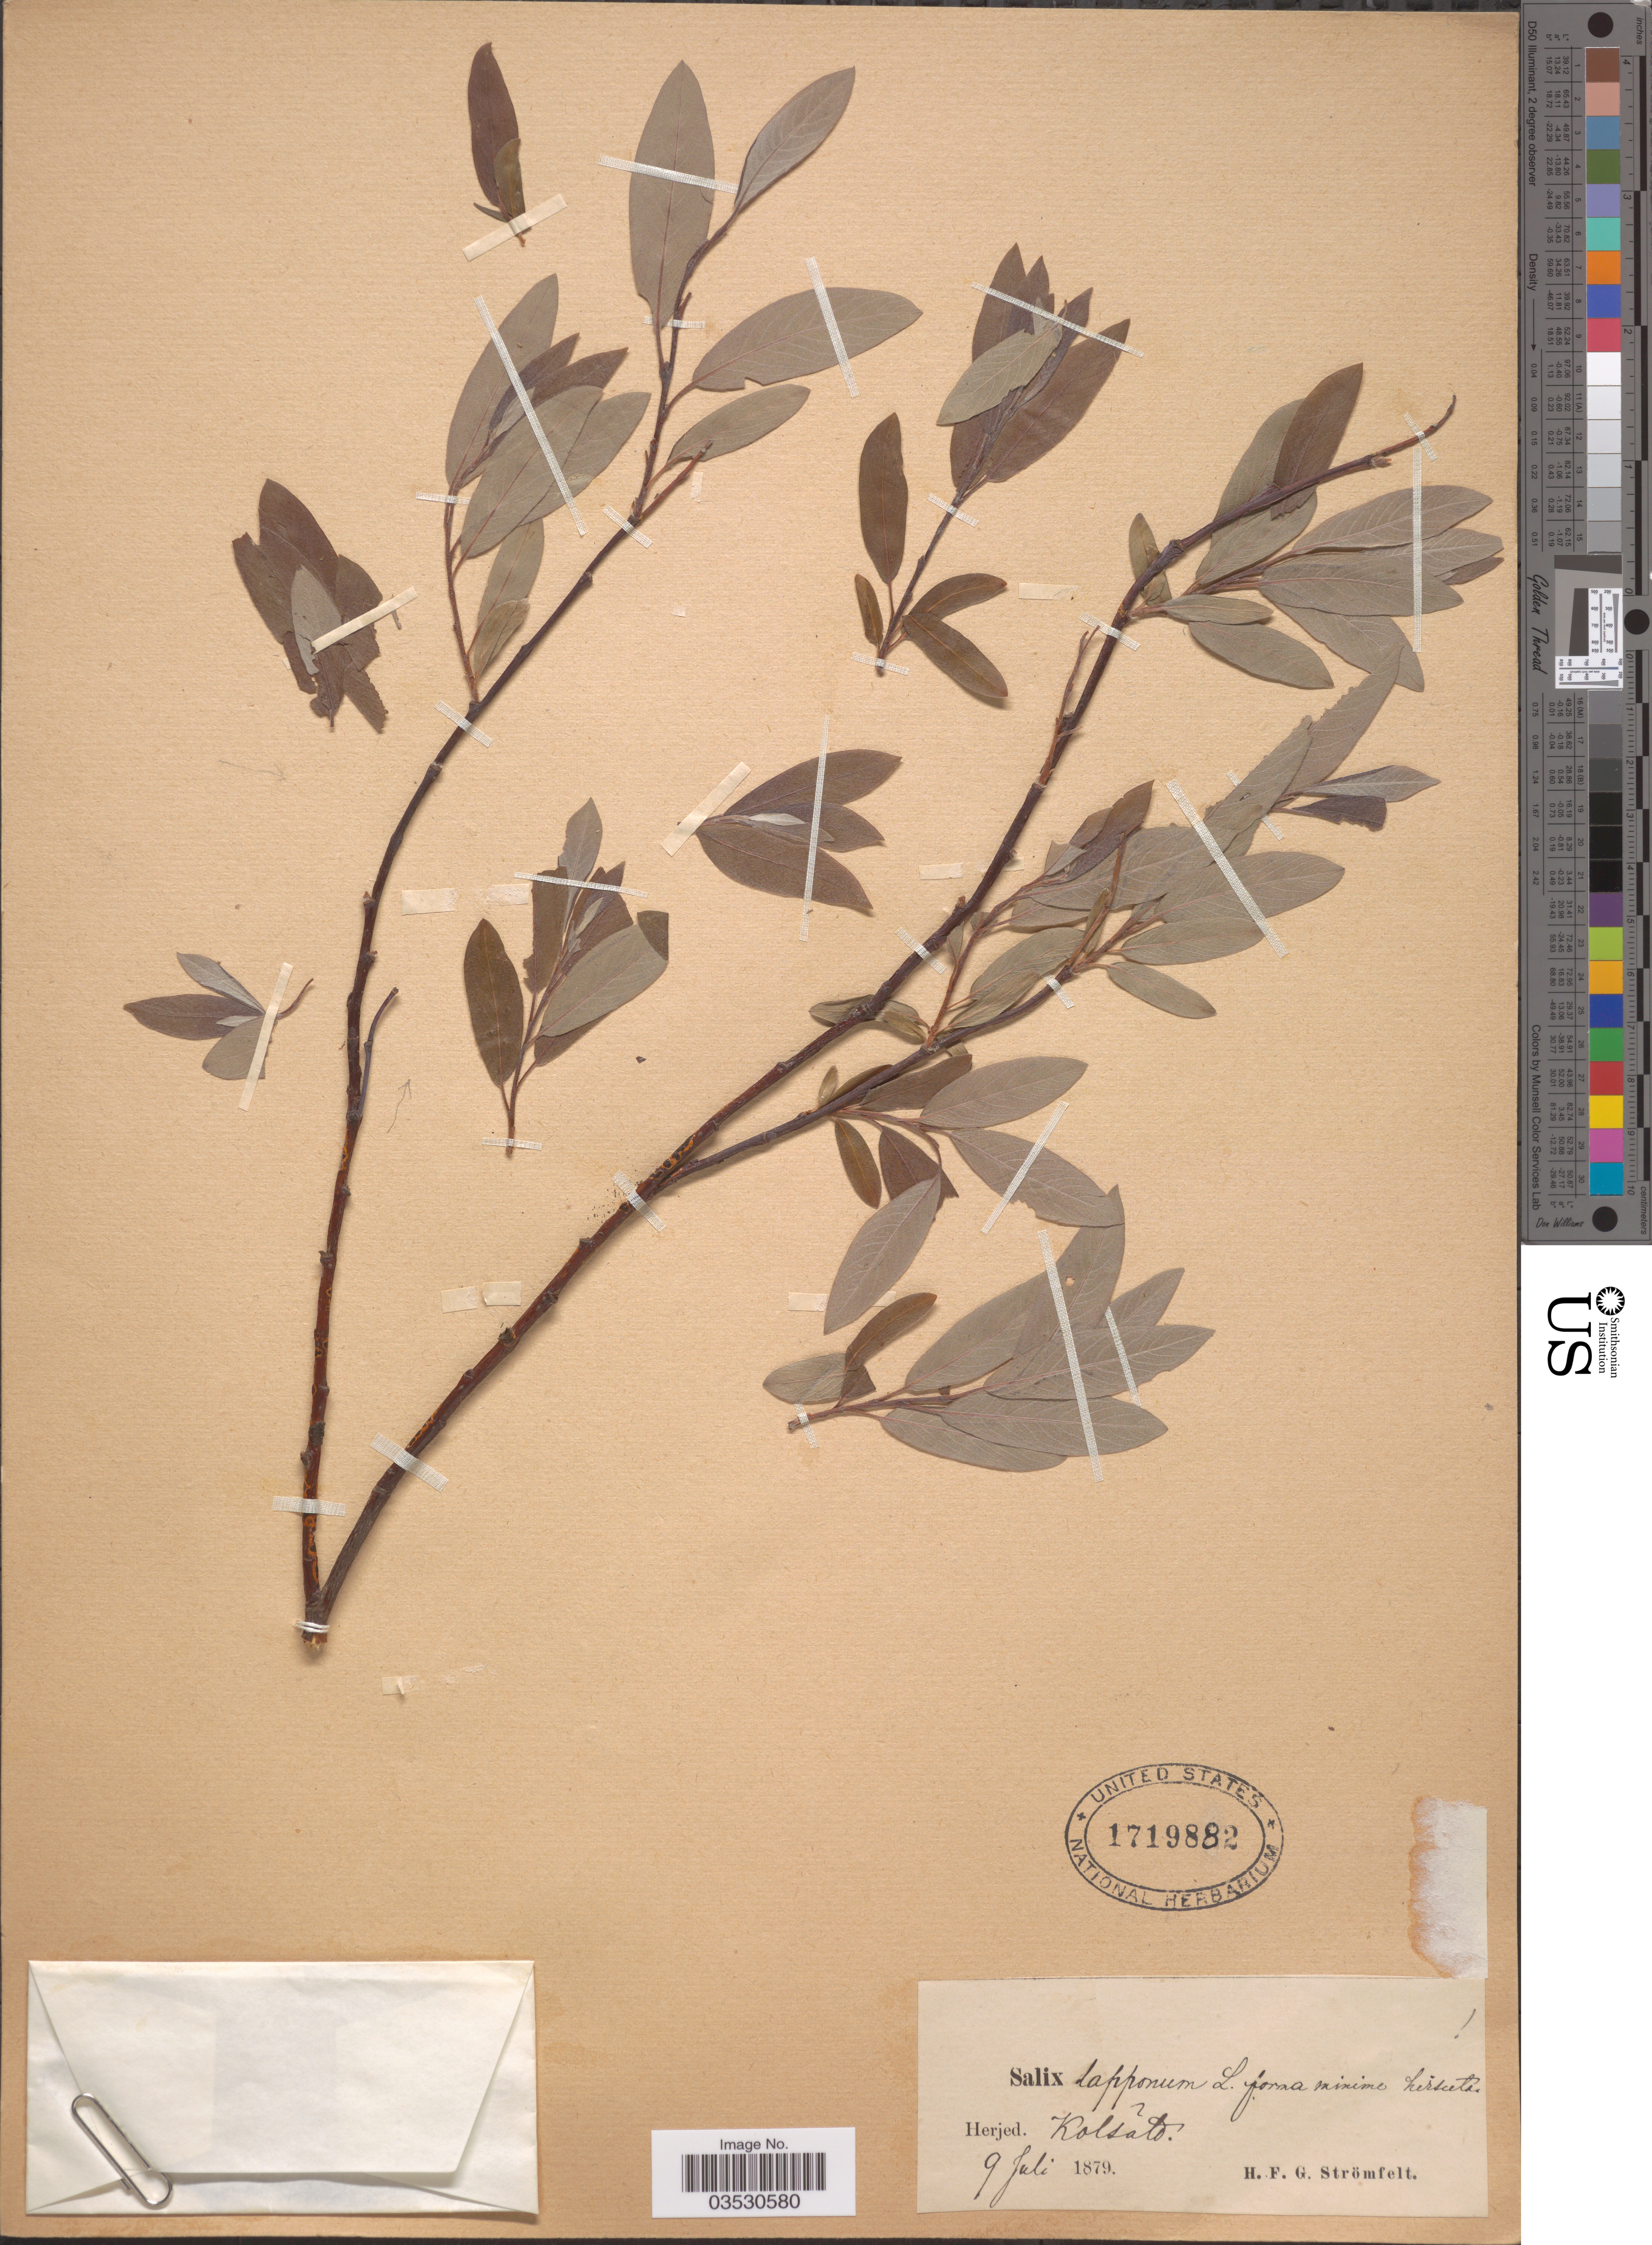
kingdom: Plantae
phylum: Tracheophyta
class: Magnoliopsida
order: Malpighiales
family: Salicaceae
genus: Salix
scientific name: Salix lapponum f. minime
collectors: H. Stromfelt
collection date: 1879-07-09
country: Sweden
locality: Herjed. Kolsäto.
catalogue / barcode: US 1719882